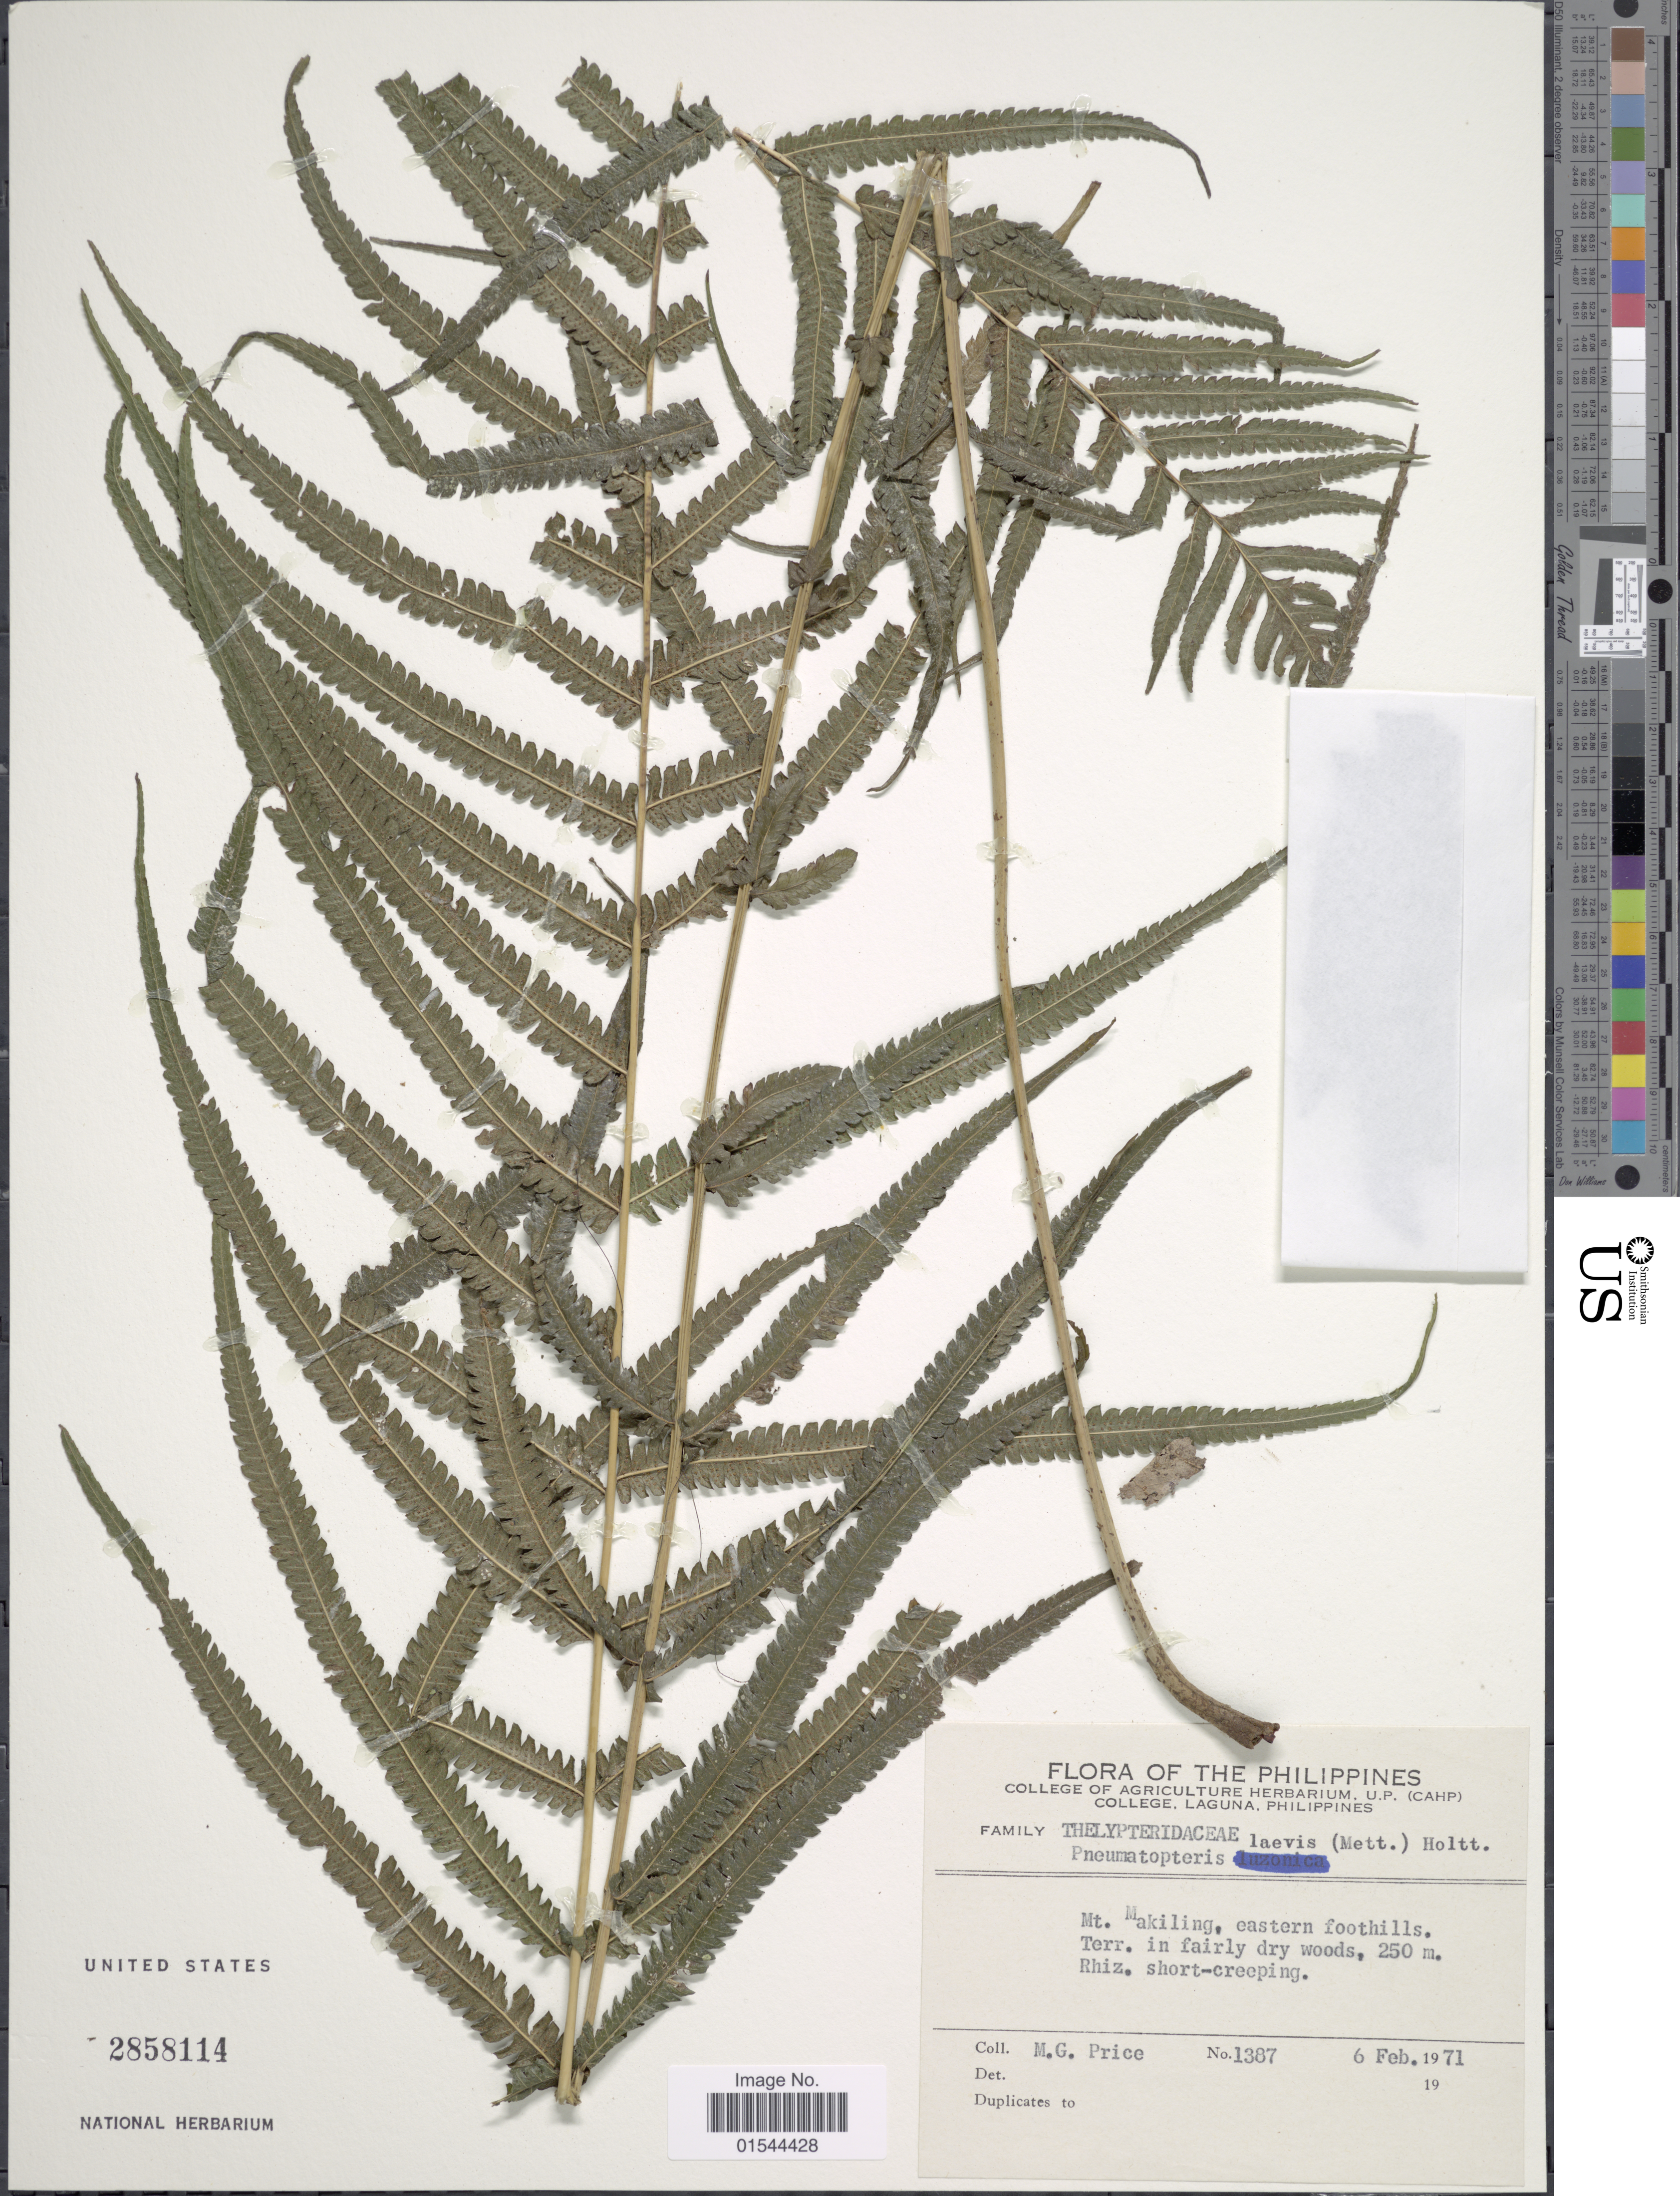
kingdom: Plantae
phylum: Tracheophyta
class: Polypodiopsida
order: Polypodiales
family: Thelypteridaceae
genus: Pneumatopteris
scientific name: Pneumatopteris laevis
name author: (Mett.) Holttum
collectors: M. G. Price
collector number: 1387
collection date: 1971-02-06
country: Philippines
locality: Mt. Makiling, eastern foothills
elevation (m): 250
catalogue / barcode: US 2858114